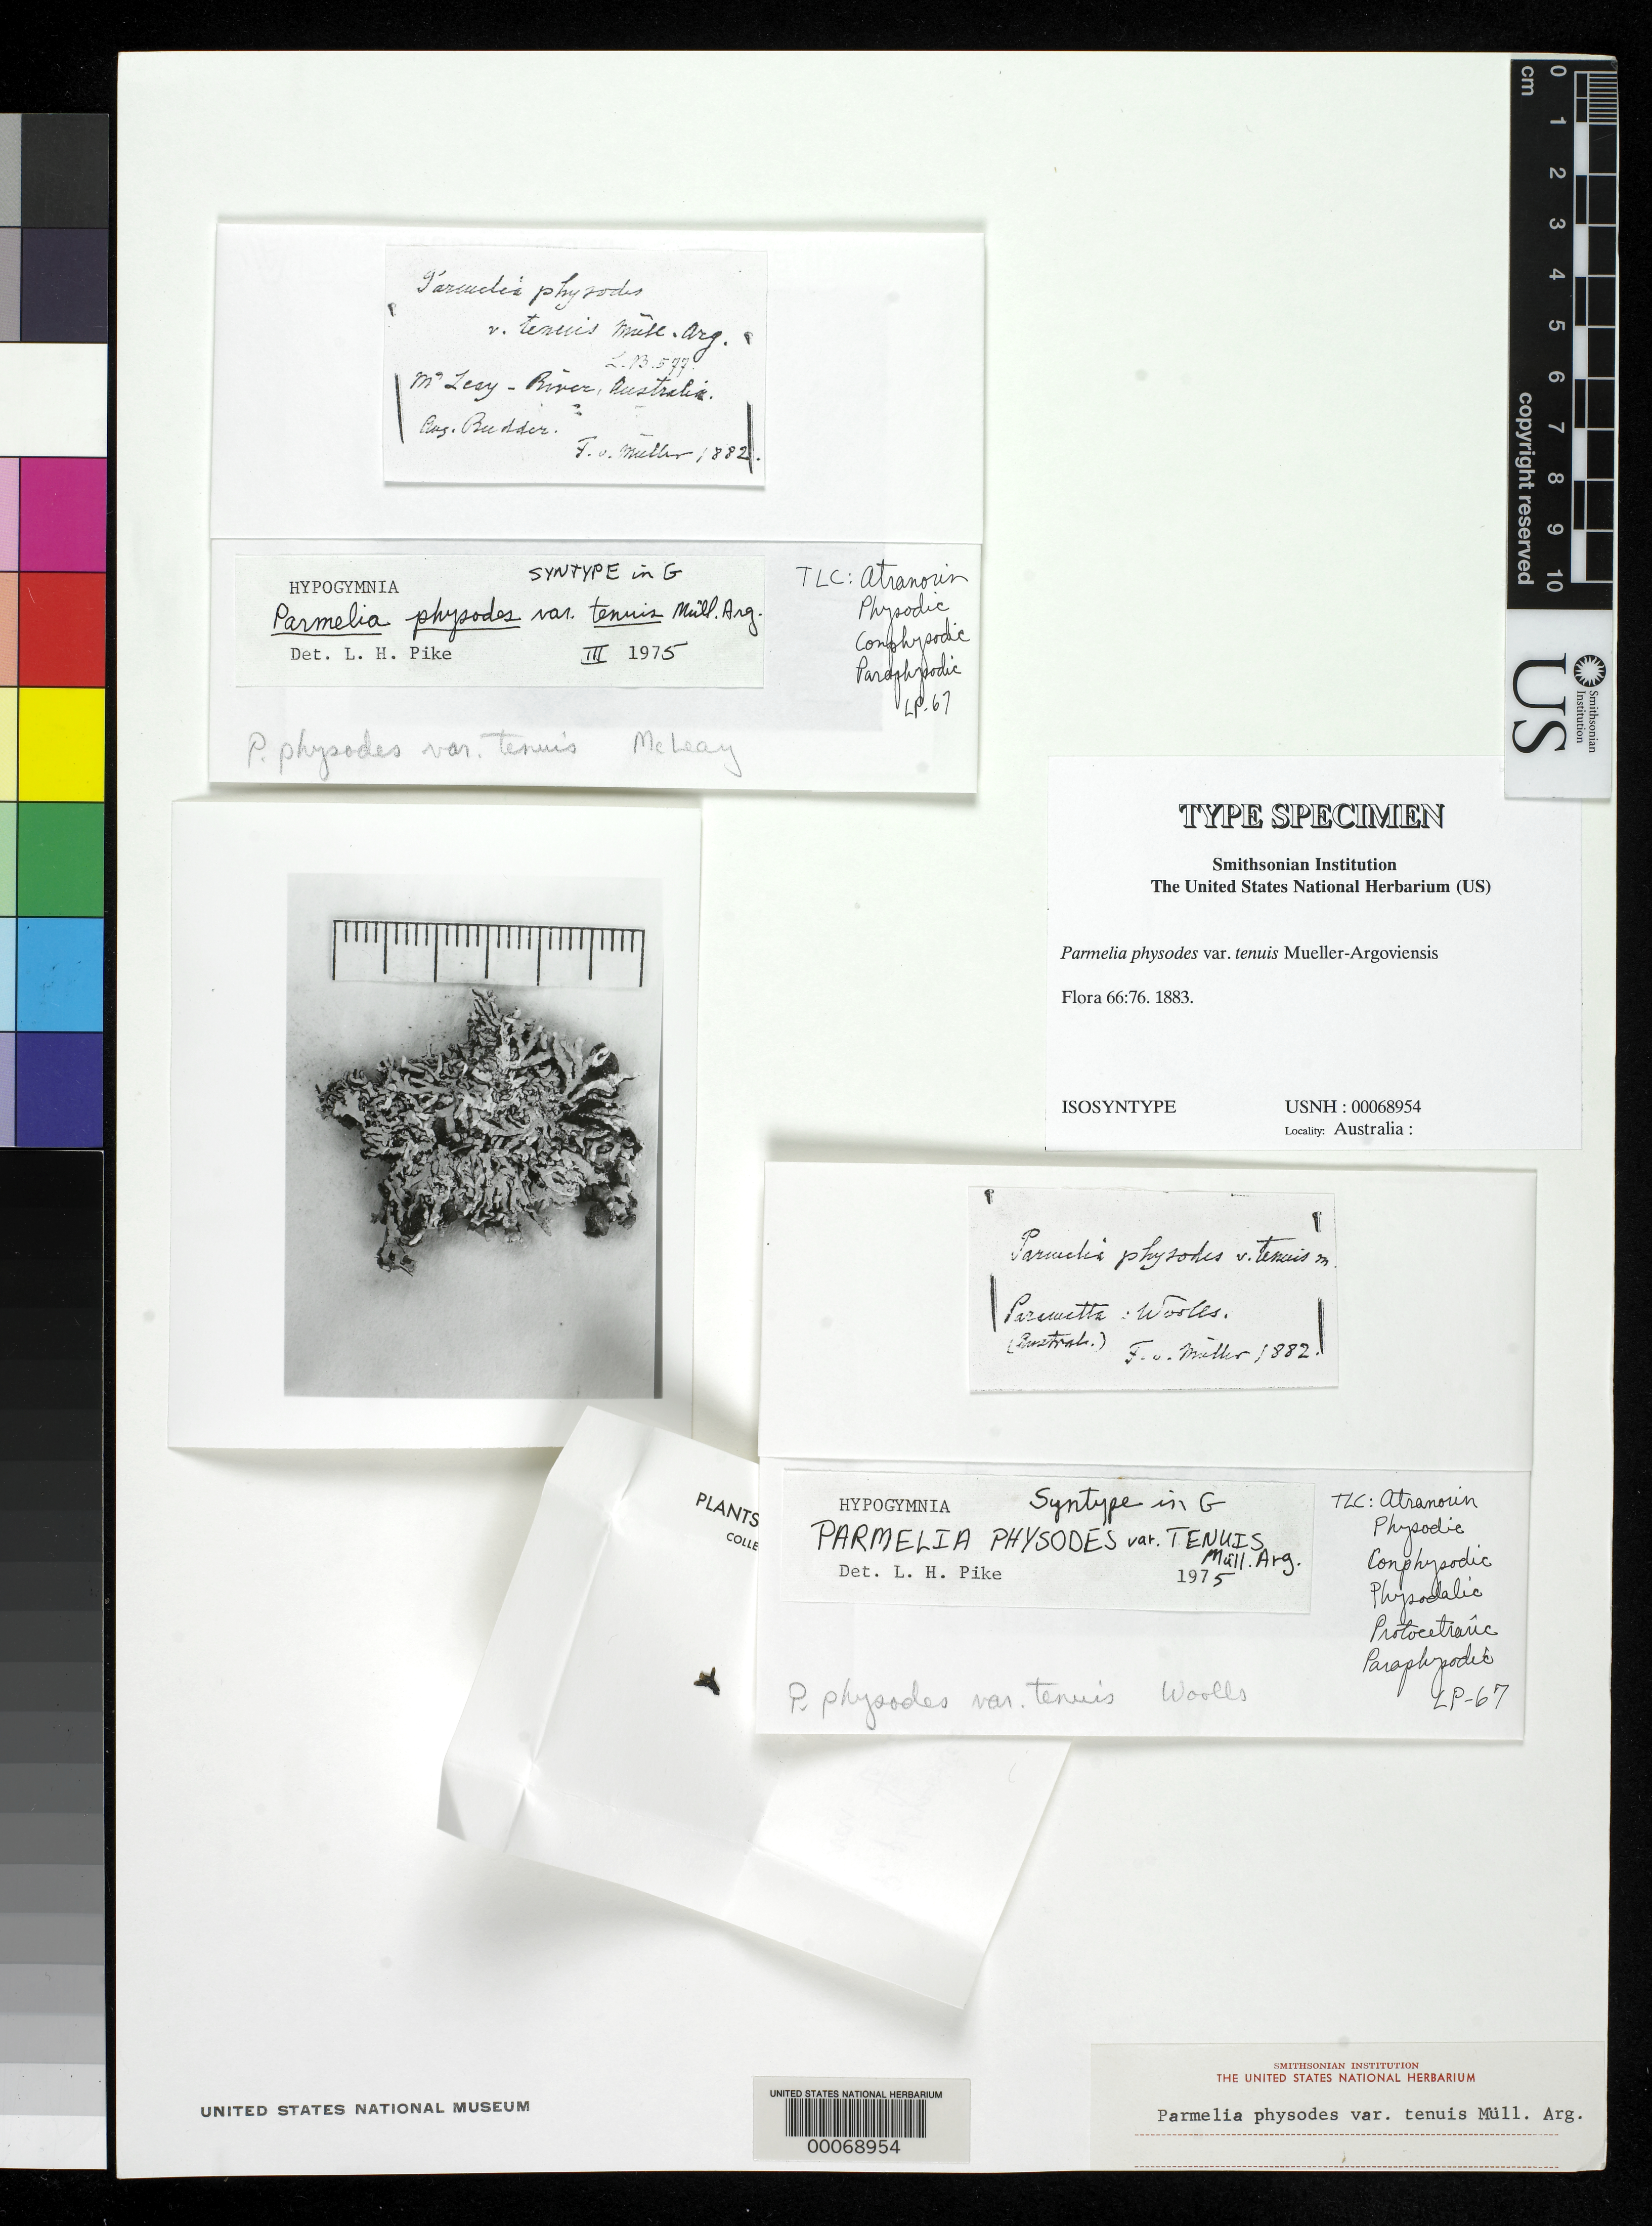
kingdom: Fungi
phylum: Ascomycota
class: Lecanoromycetes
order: Lecanorales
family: Parmeliaceae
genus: Parmelia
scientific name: Parmelia physodes var. tenuis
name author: Müll. Arg.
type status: Isosyntype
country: Australia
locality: McLeay River.